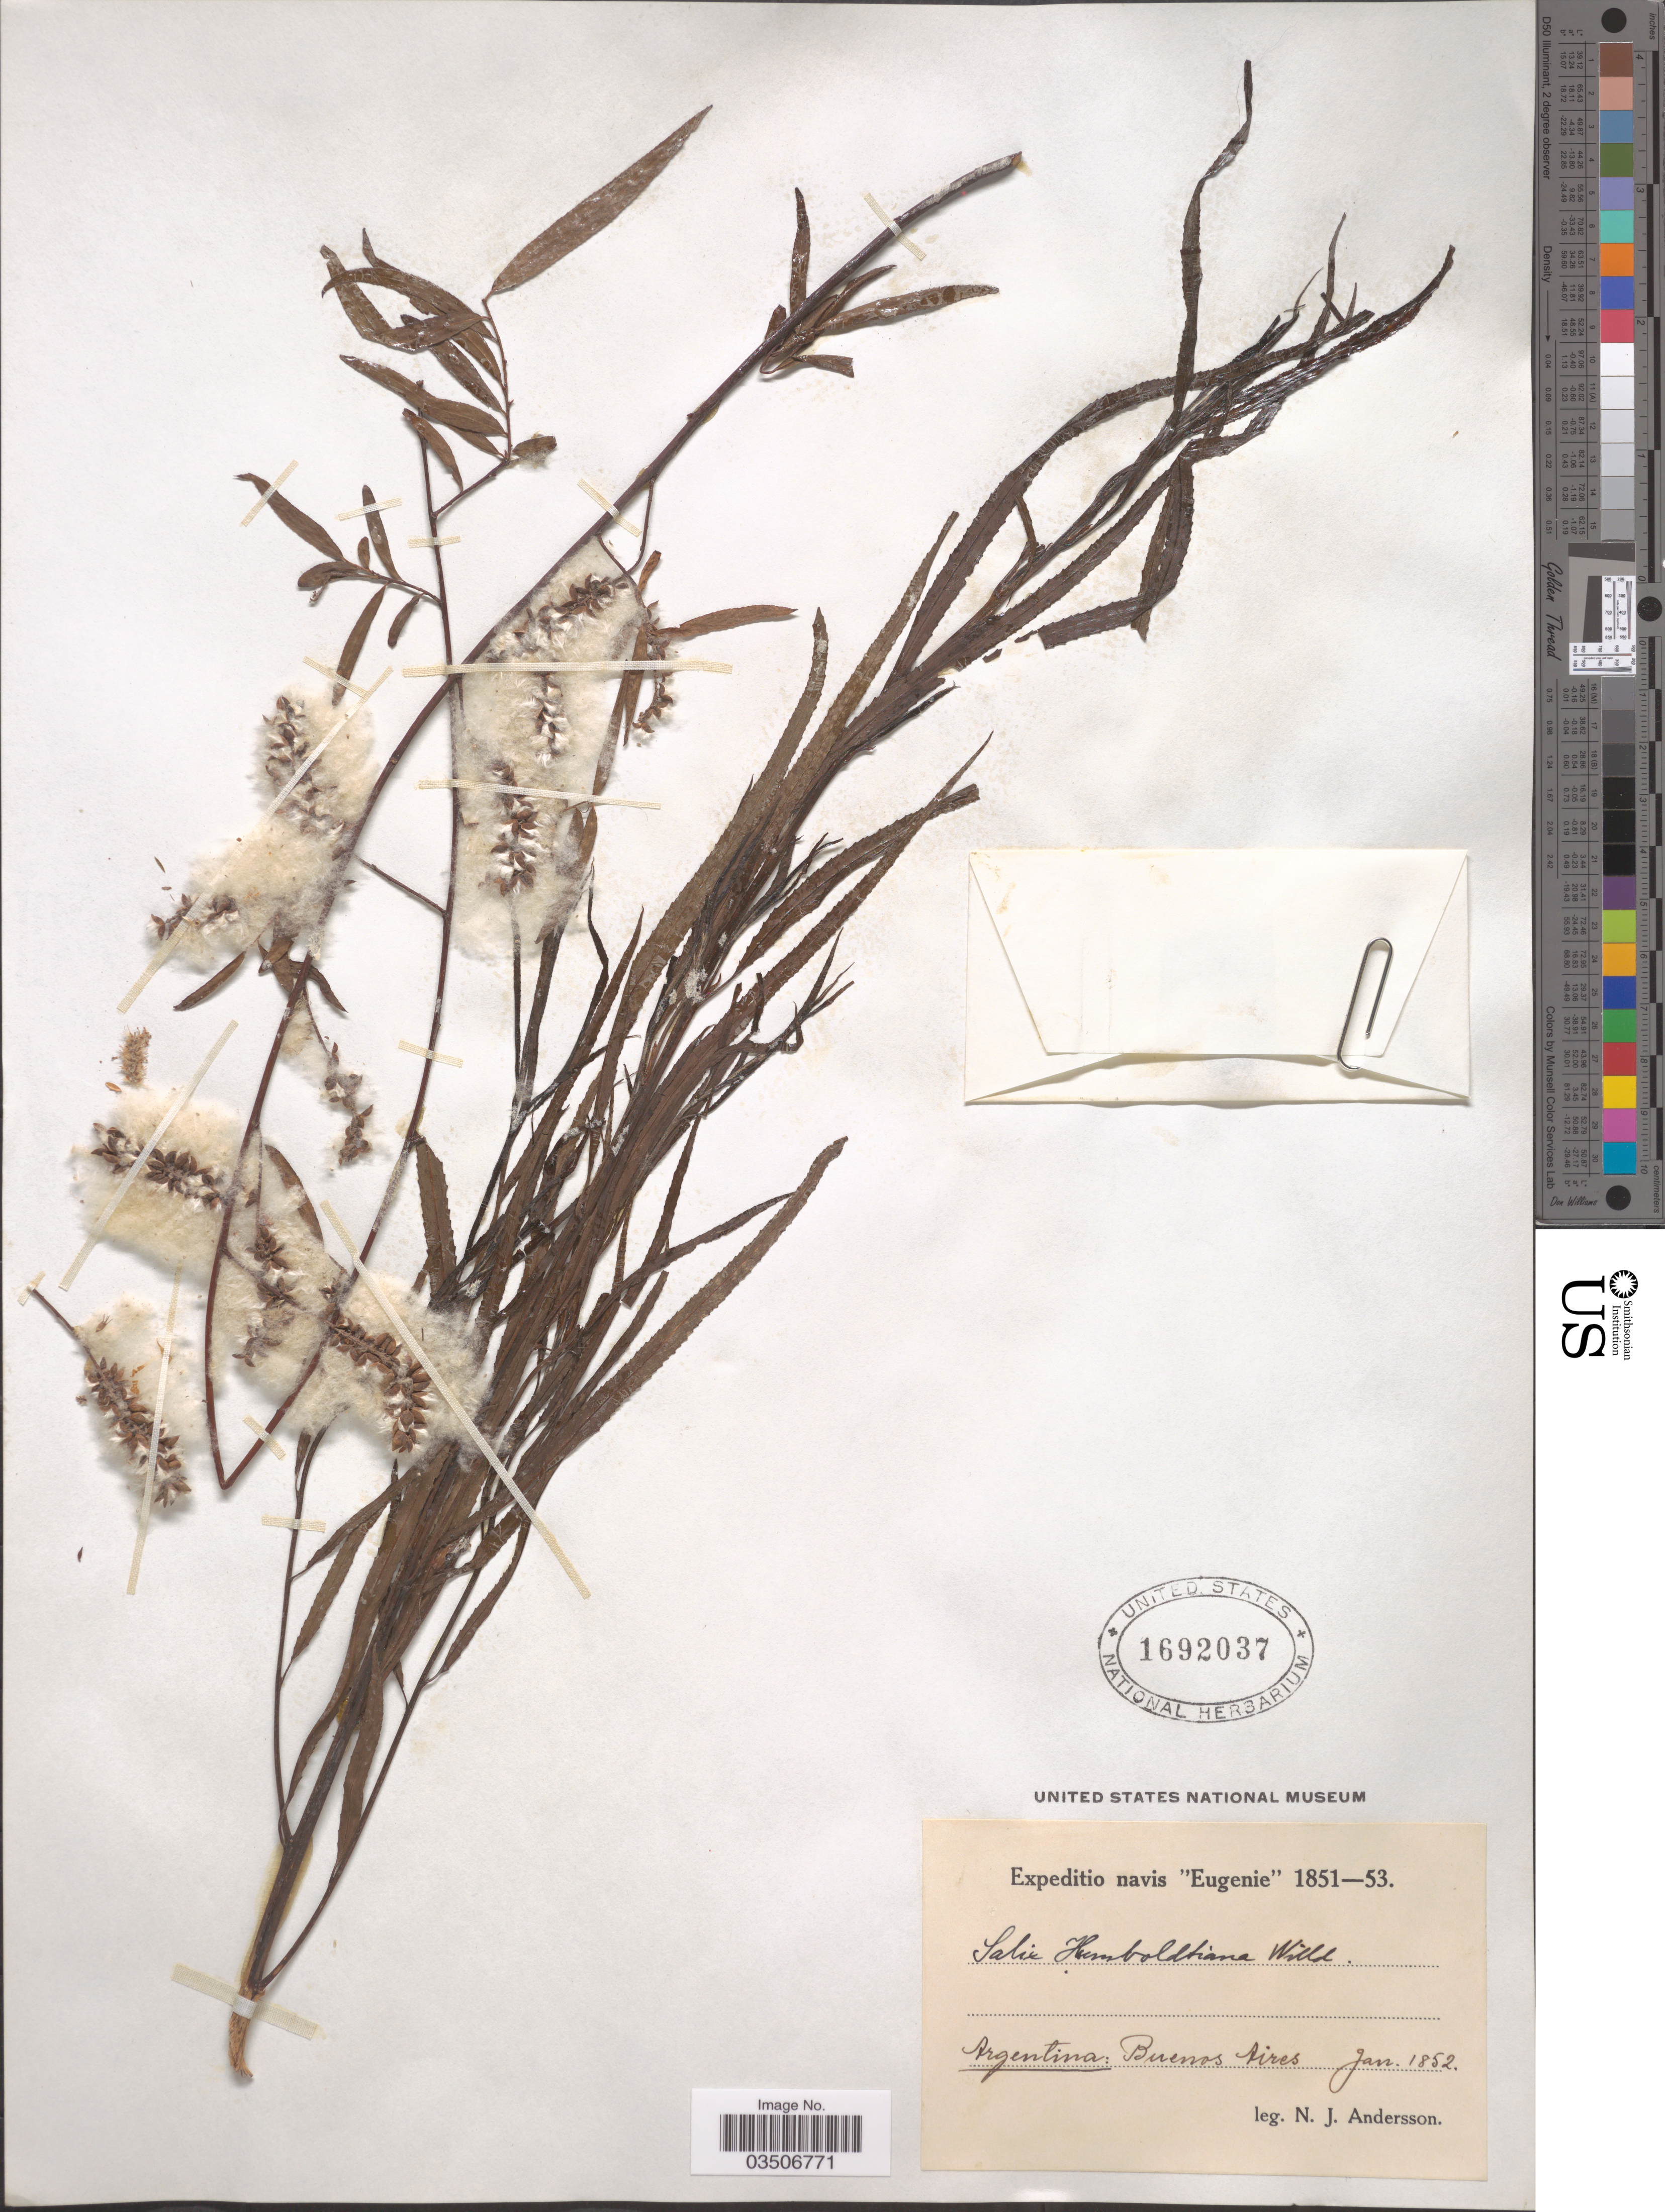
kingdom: Plantae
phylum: Tracheophyta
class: Magnoliopsida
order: Malpighiales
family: Salicaceae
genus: Salix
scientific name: Salix humboldtiana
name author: Willd.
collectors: N. J. Andersson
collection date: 1852-01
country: Argentina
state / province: Buenos Aires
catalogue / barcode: US 1692037